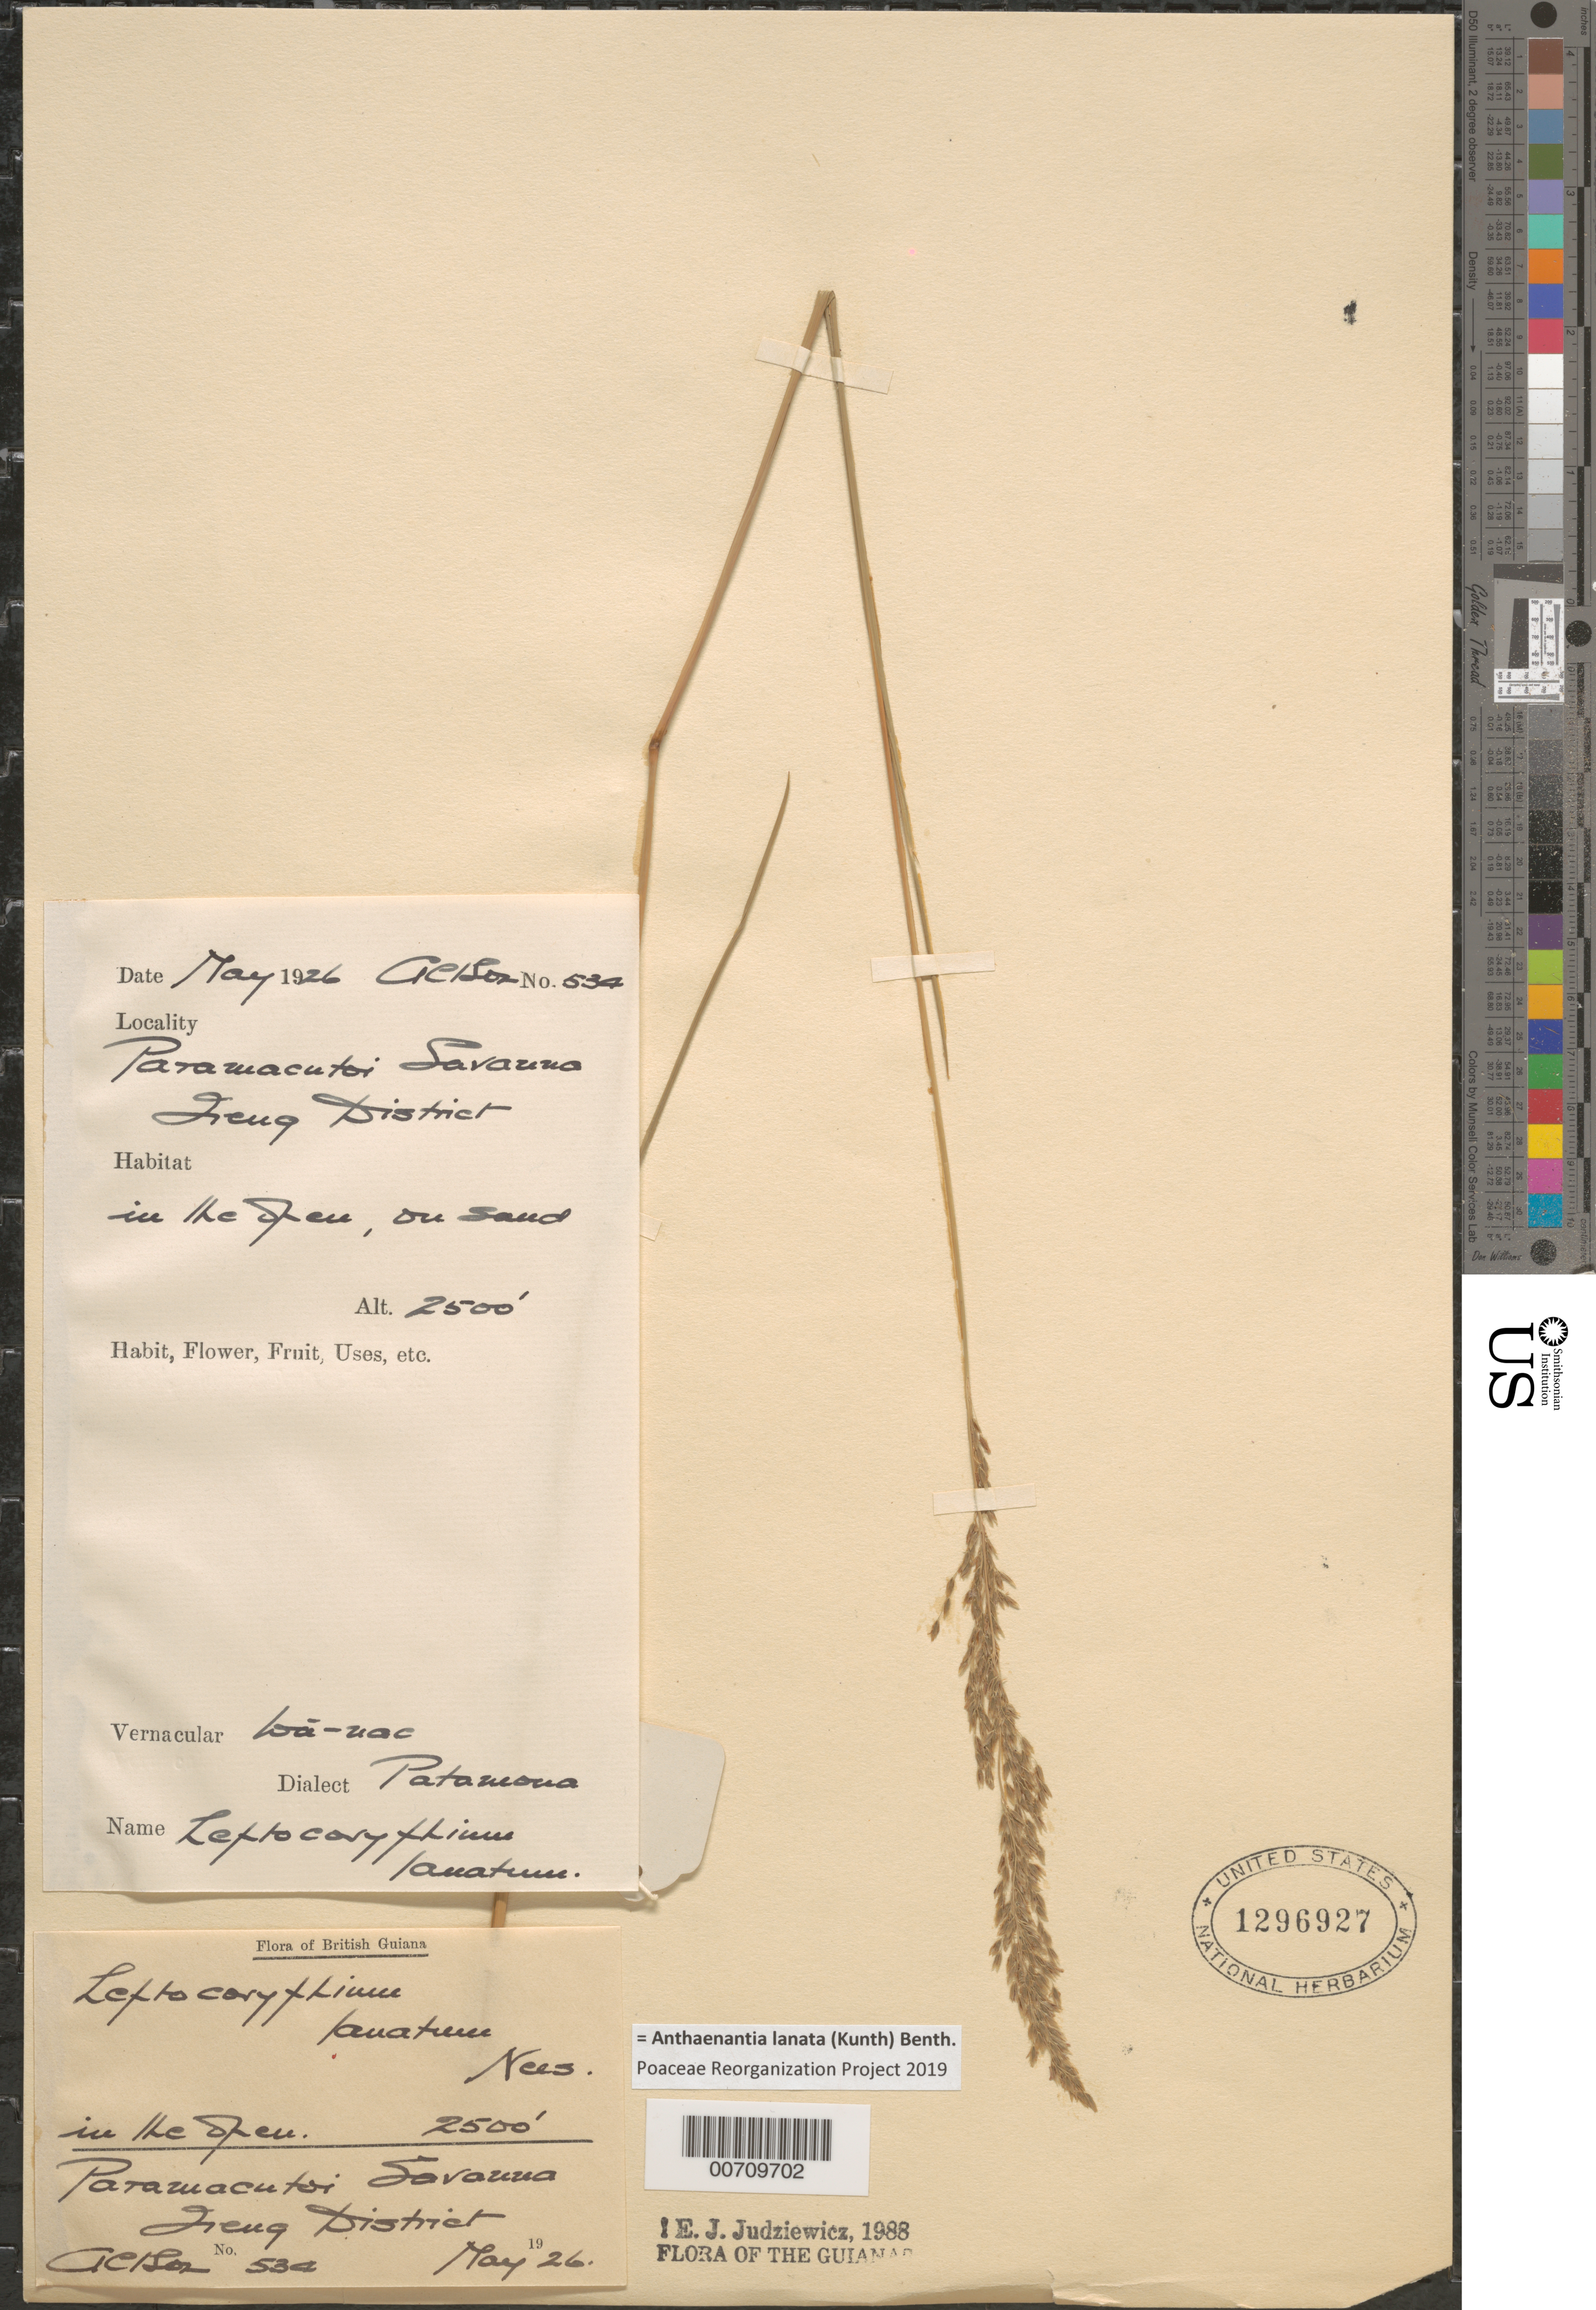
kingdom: Plantae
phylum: Tracheophyta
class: Liliopsida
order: Poales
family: Poaceae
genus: Leptocoryphium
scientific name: Leptocoryphium lanatum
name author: (Kunth) Nees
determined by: Judziewicz, E. J.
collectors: R. Altson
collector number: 534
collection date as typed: May-26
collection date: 1926-05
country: Guyana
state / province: Potaro-Siparuni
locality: Paramakatoi Savanna, Ireng District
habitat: In the open, on sand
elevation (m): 762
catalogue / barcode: US 1296927